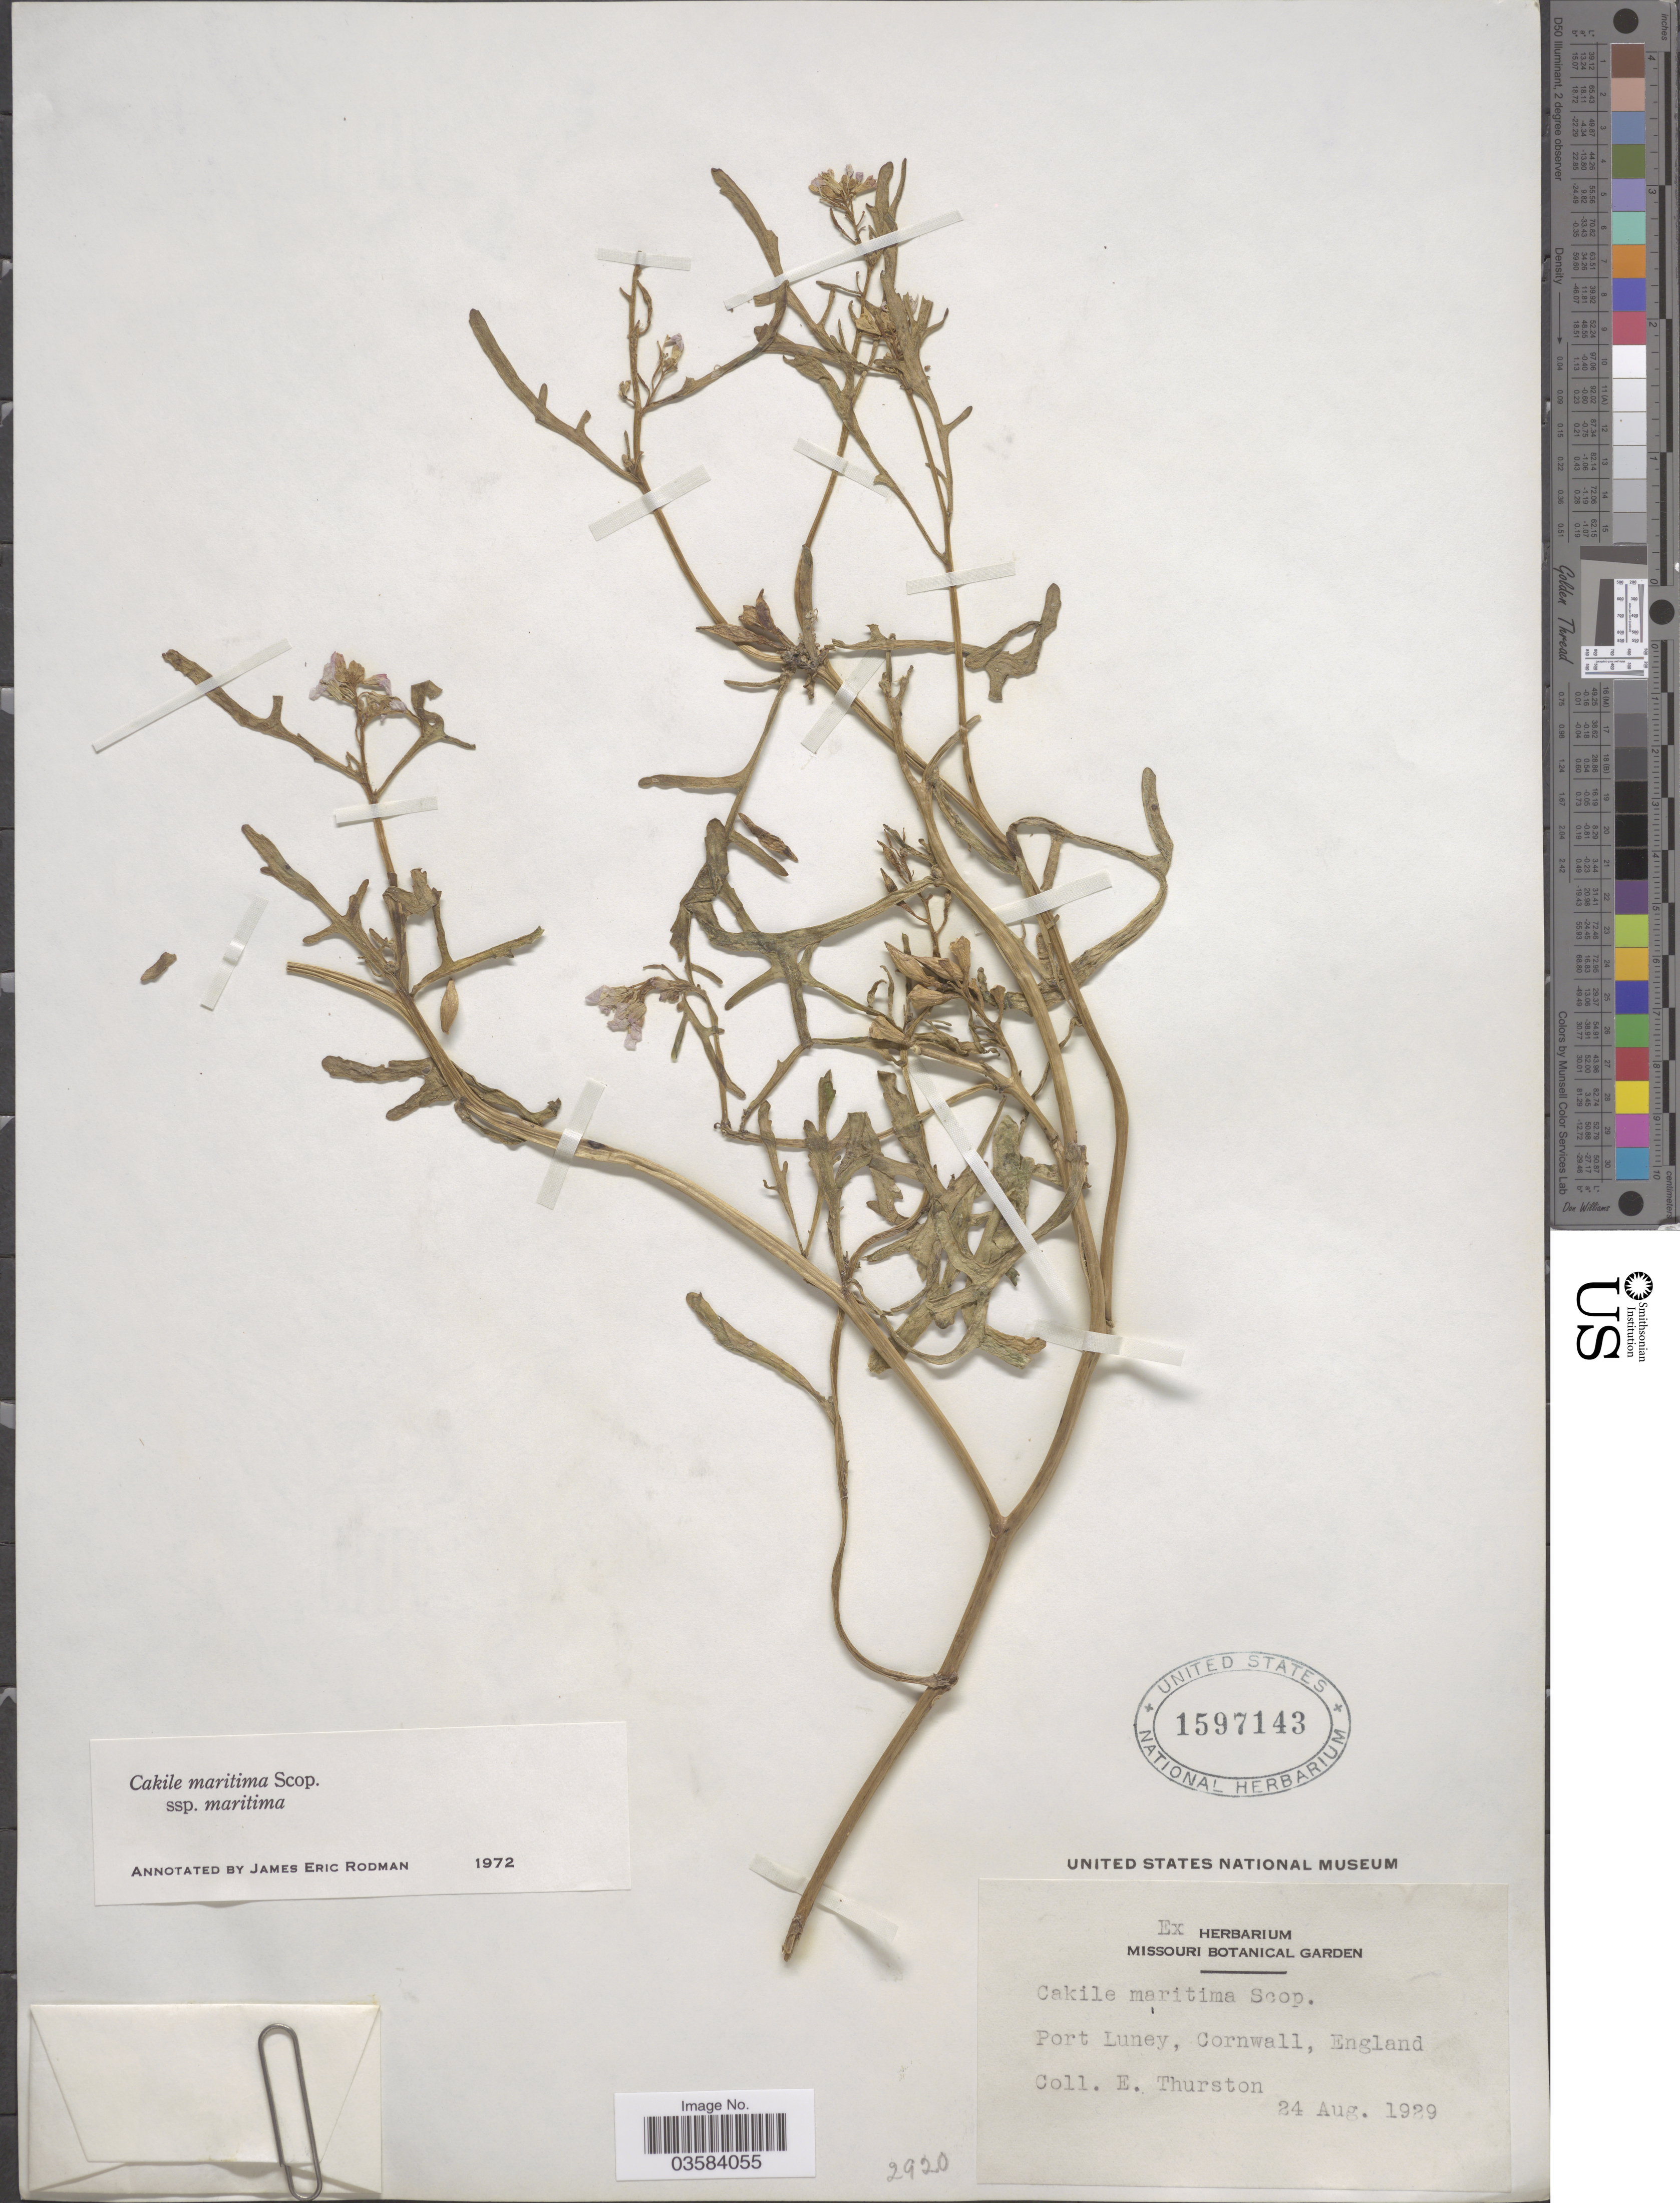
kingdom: Plantae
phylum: Tracheophyta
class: Magnoliopsida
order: Brassicales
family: Brassicaceae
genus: Cakile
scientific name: Cakile maritima subsp. maritima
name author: Scop.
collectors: E. Thurston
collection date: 1929-08-24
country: United Kingdom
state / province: England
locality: Port Luney, Cornwall.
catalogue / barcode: US 1597143